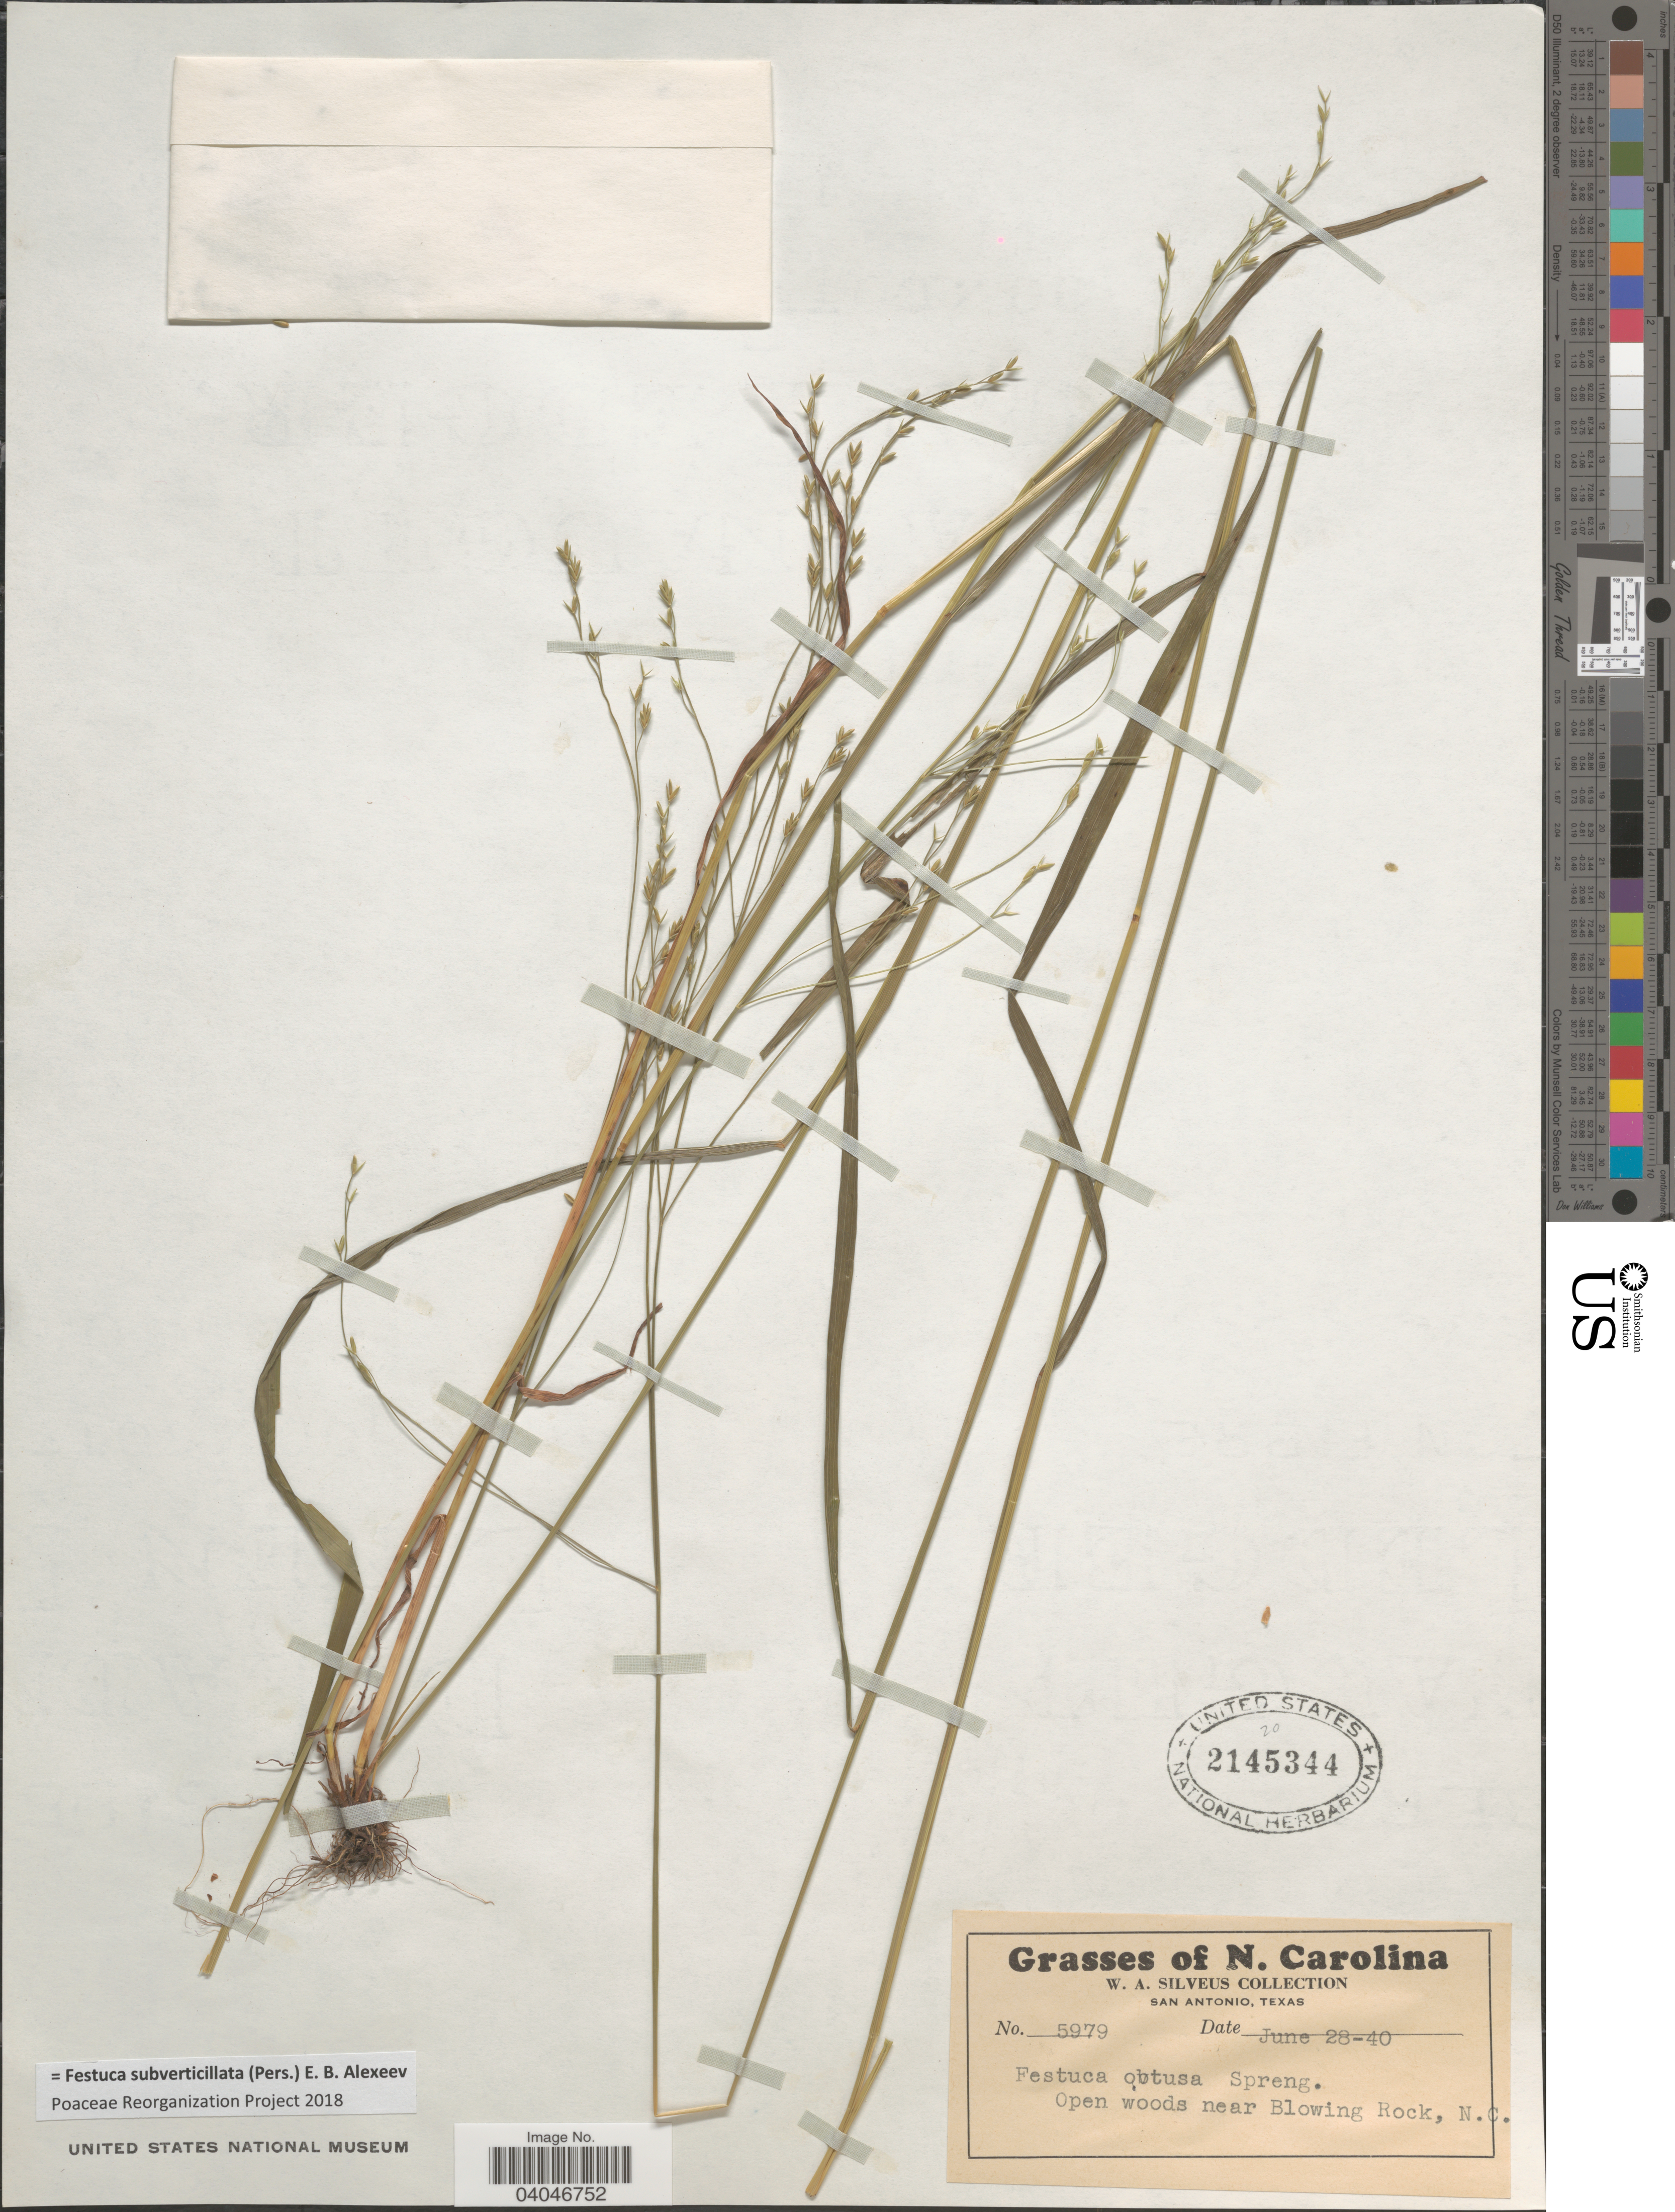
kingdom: Plantae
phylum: Tracheophyta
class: Liliopsida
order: Poales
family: Poaceae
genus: Festuca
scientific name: Festuca subverticillata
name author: (Pers.) E.B. Alexeev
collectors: W. Silveus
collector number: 5979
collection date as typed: Transcribed d/m/y: 28/6/40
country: United States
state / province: North Carolina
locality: Open woods near Blowing Rock.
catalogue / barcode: US 2145344